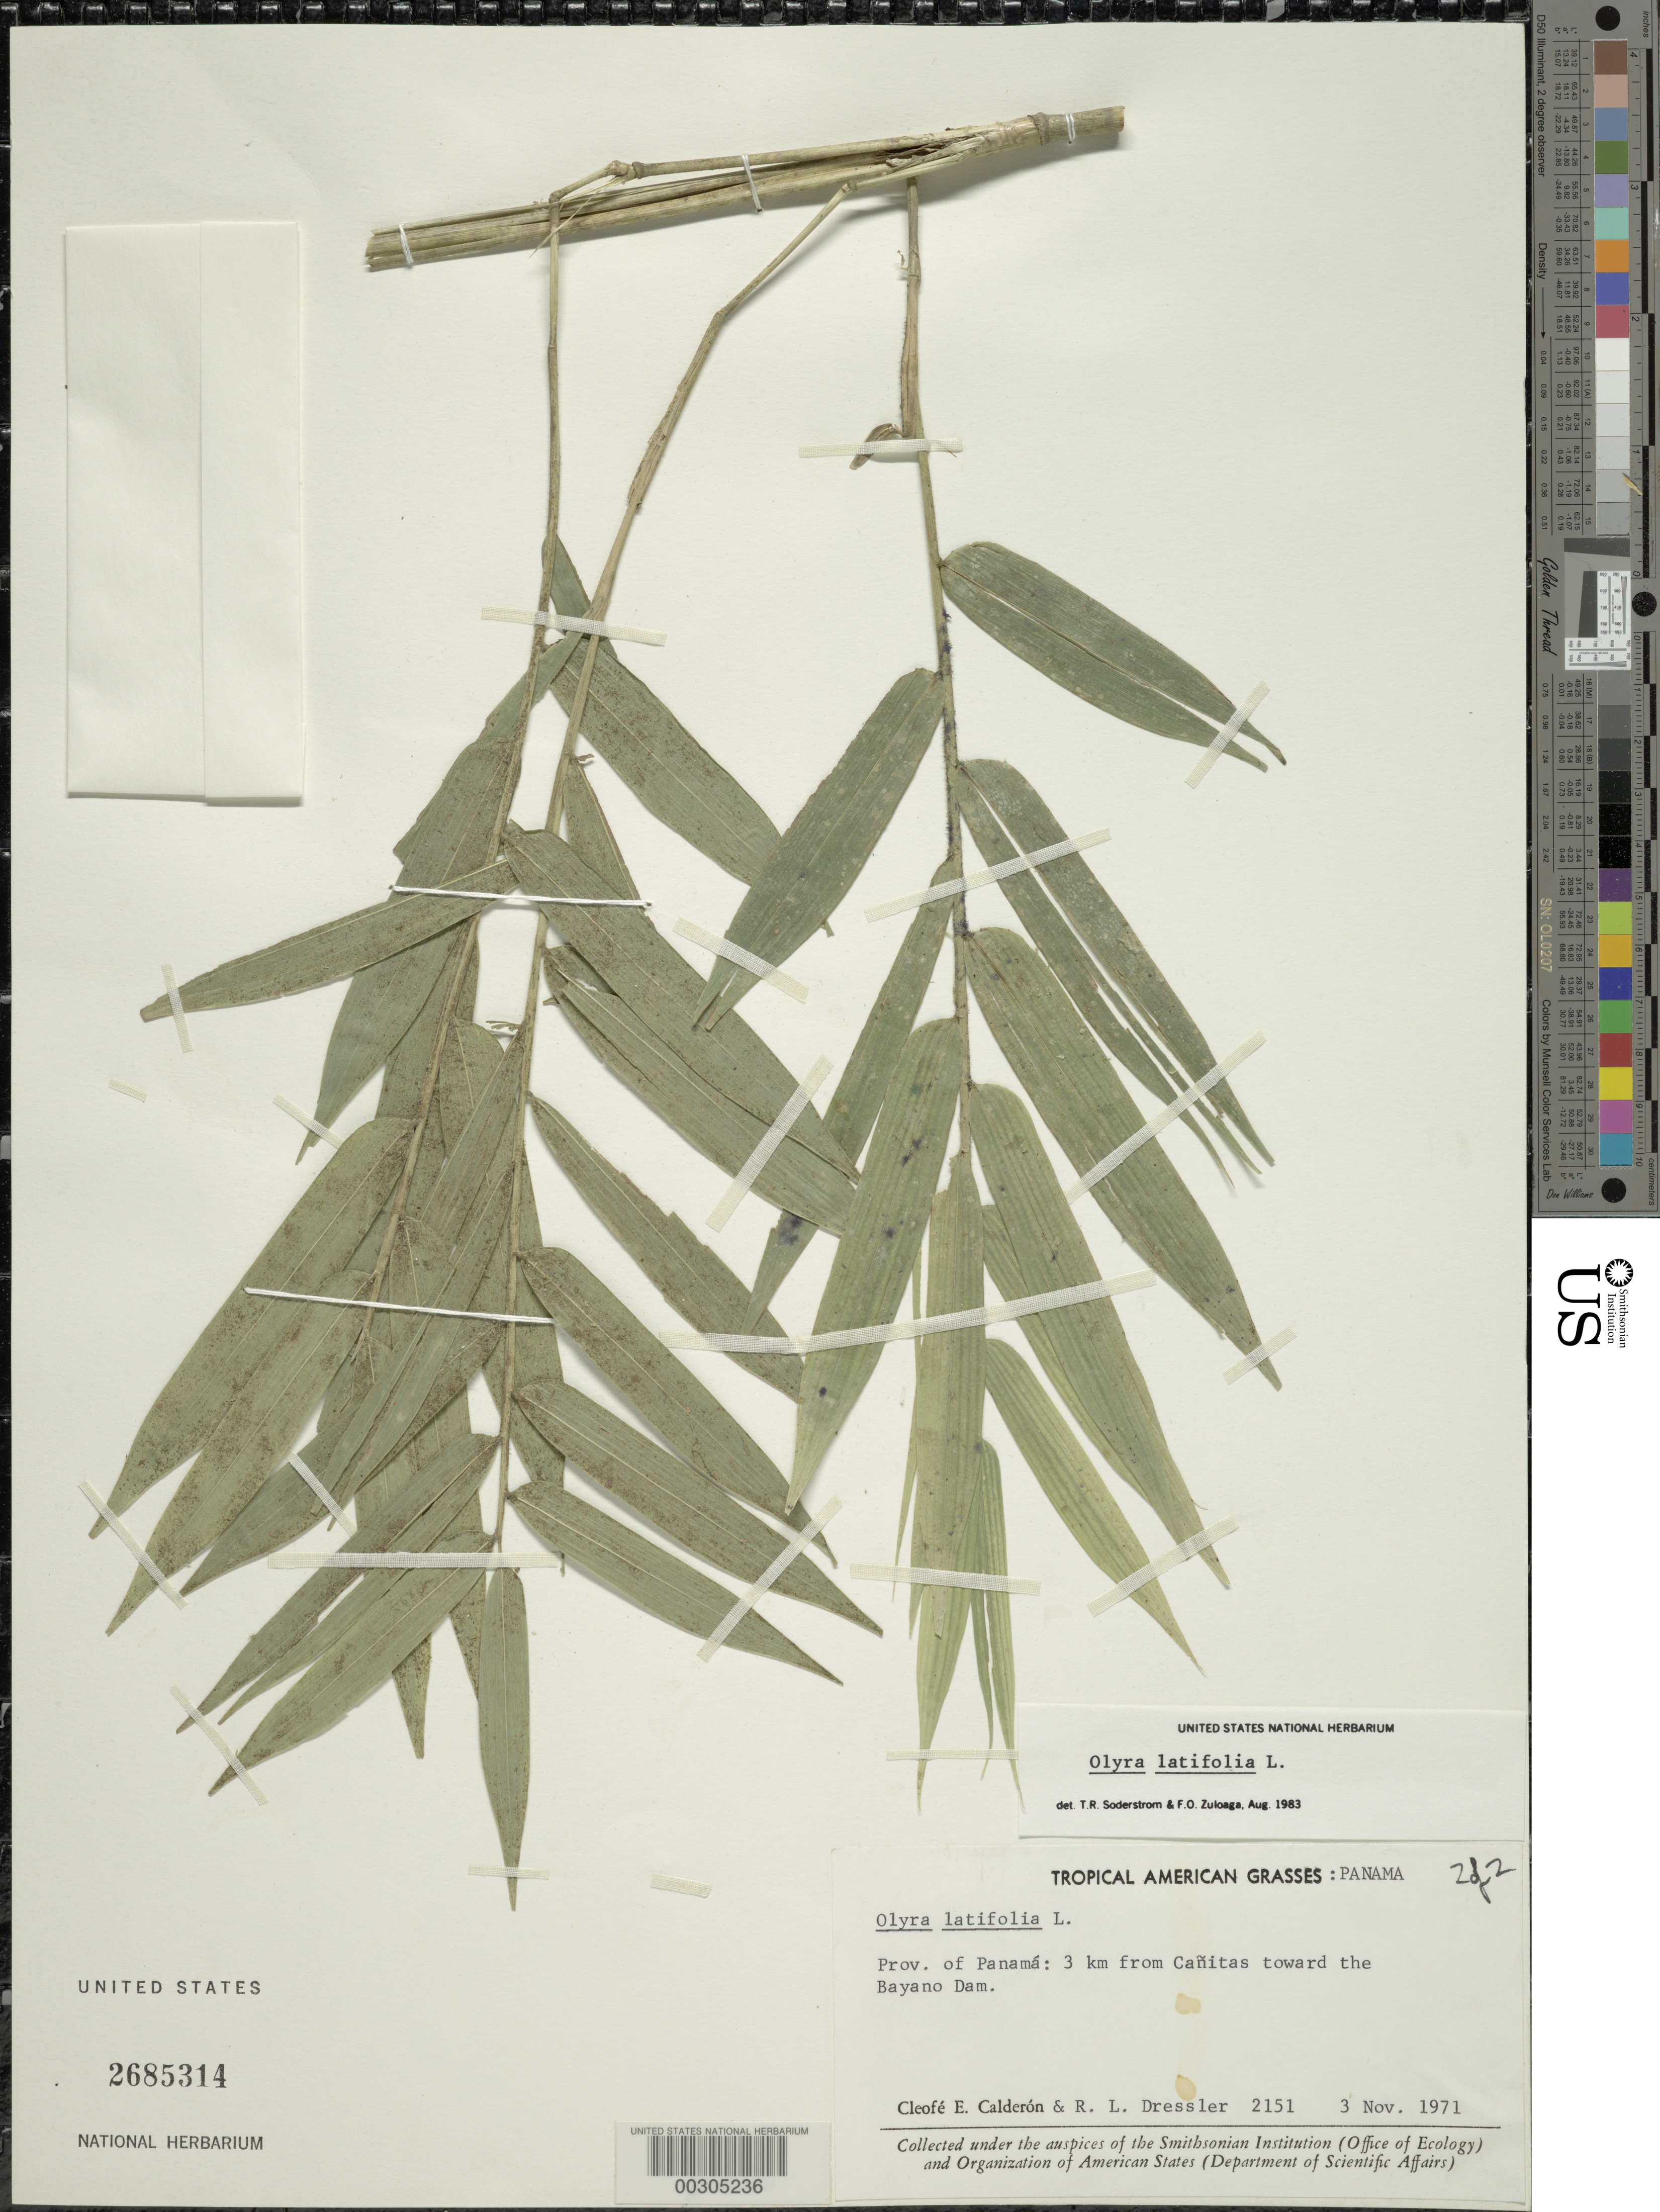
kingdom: Plantae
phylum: Tracheophyta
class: Liliopsida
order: Poales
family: Poaceae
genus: Olyra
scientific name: Olyra latifolia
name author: L.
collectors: C. E. Calderón & R. Dressler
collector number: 2151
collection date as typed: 03 Nov 1971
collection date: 1971-11-03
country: Panama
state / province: Panamá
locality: Canitas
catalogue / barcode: US 2685314